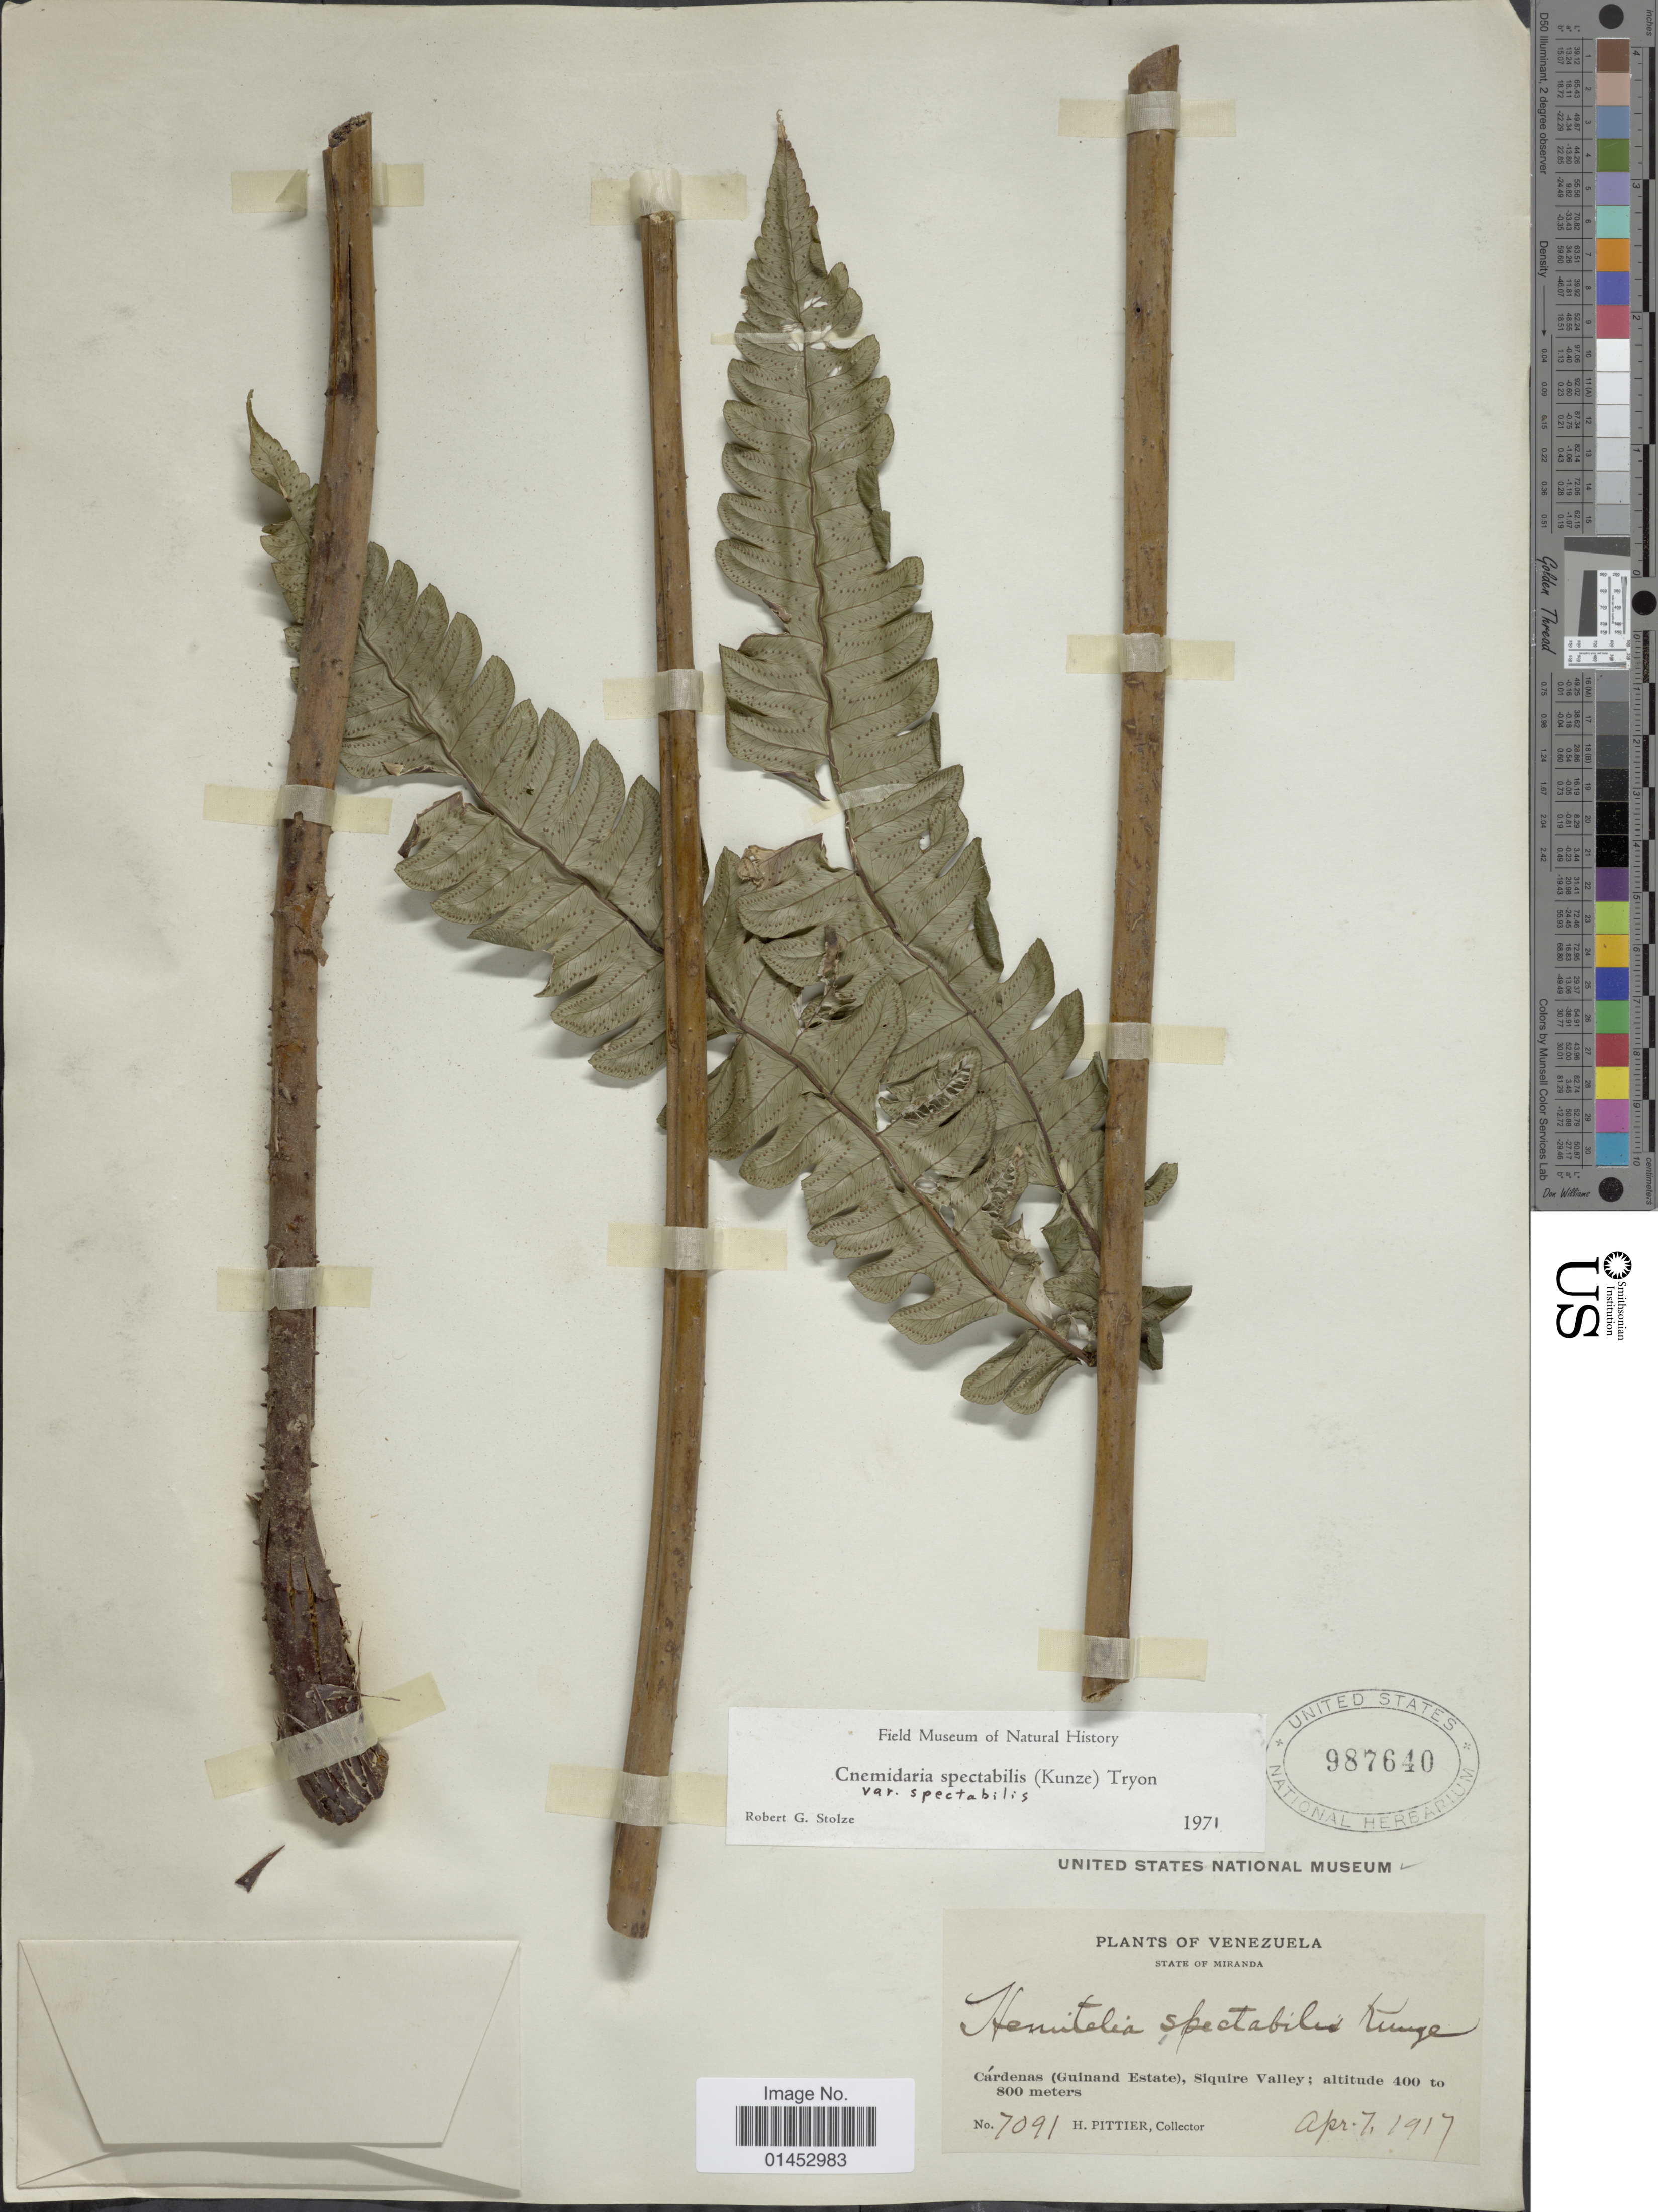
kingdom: Plantae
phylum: Tracheophyta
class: Polypodiopsida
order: Cyatheales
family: Cyatheaceae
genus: Cyathea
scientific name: Cyathea spectabilis var. spectabilis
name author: (Kunze) Domin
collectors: H. F. Pittier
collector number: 7091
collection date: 1917-04-07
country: Venezuela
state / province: Miranda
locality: Cárdenas (Guinand Estate), Siquire Valley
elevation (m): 400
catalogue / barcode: US 987640